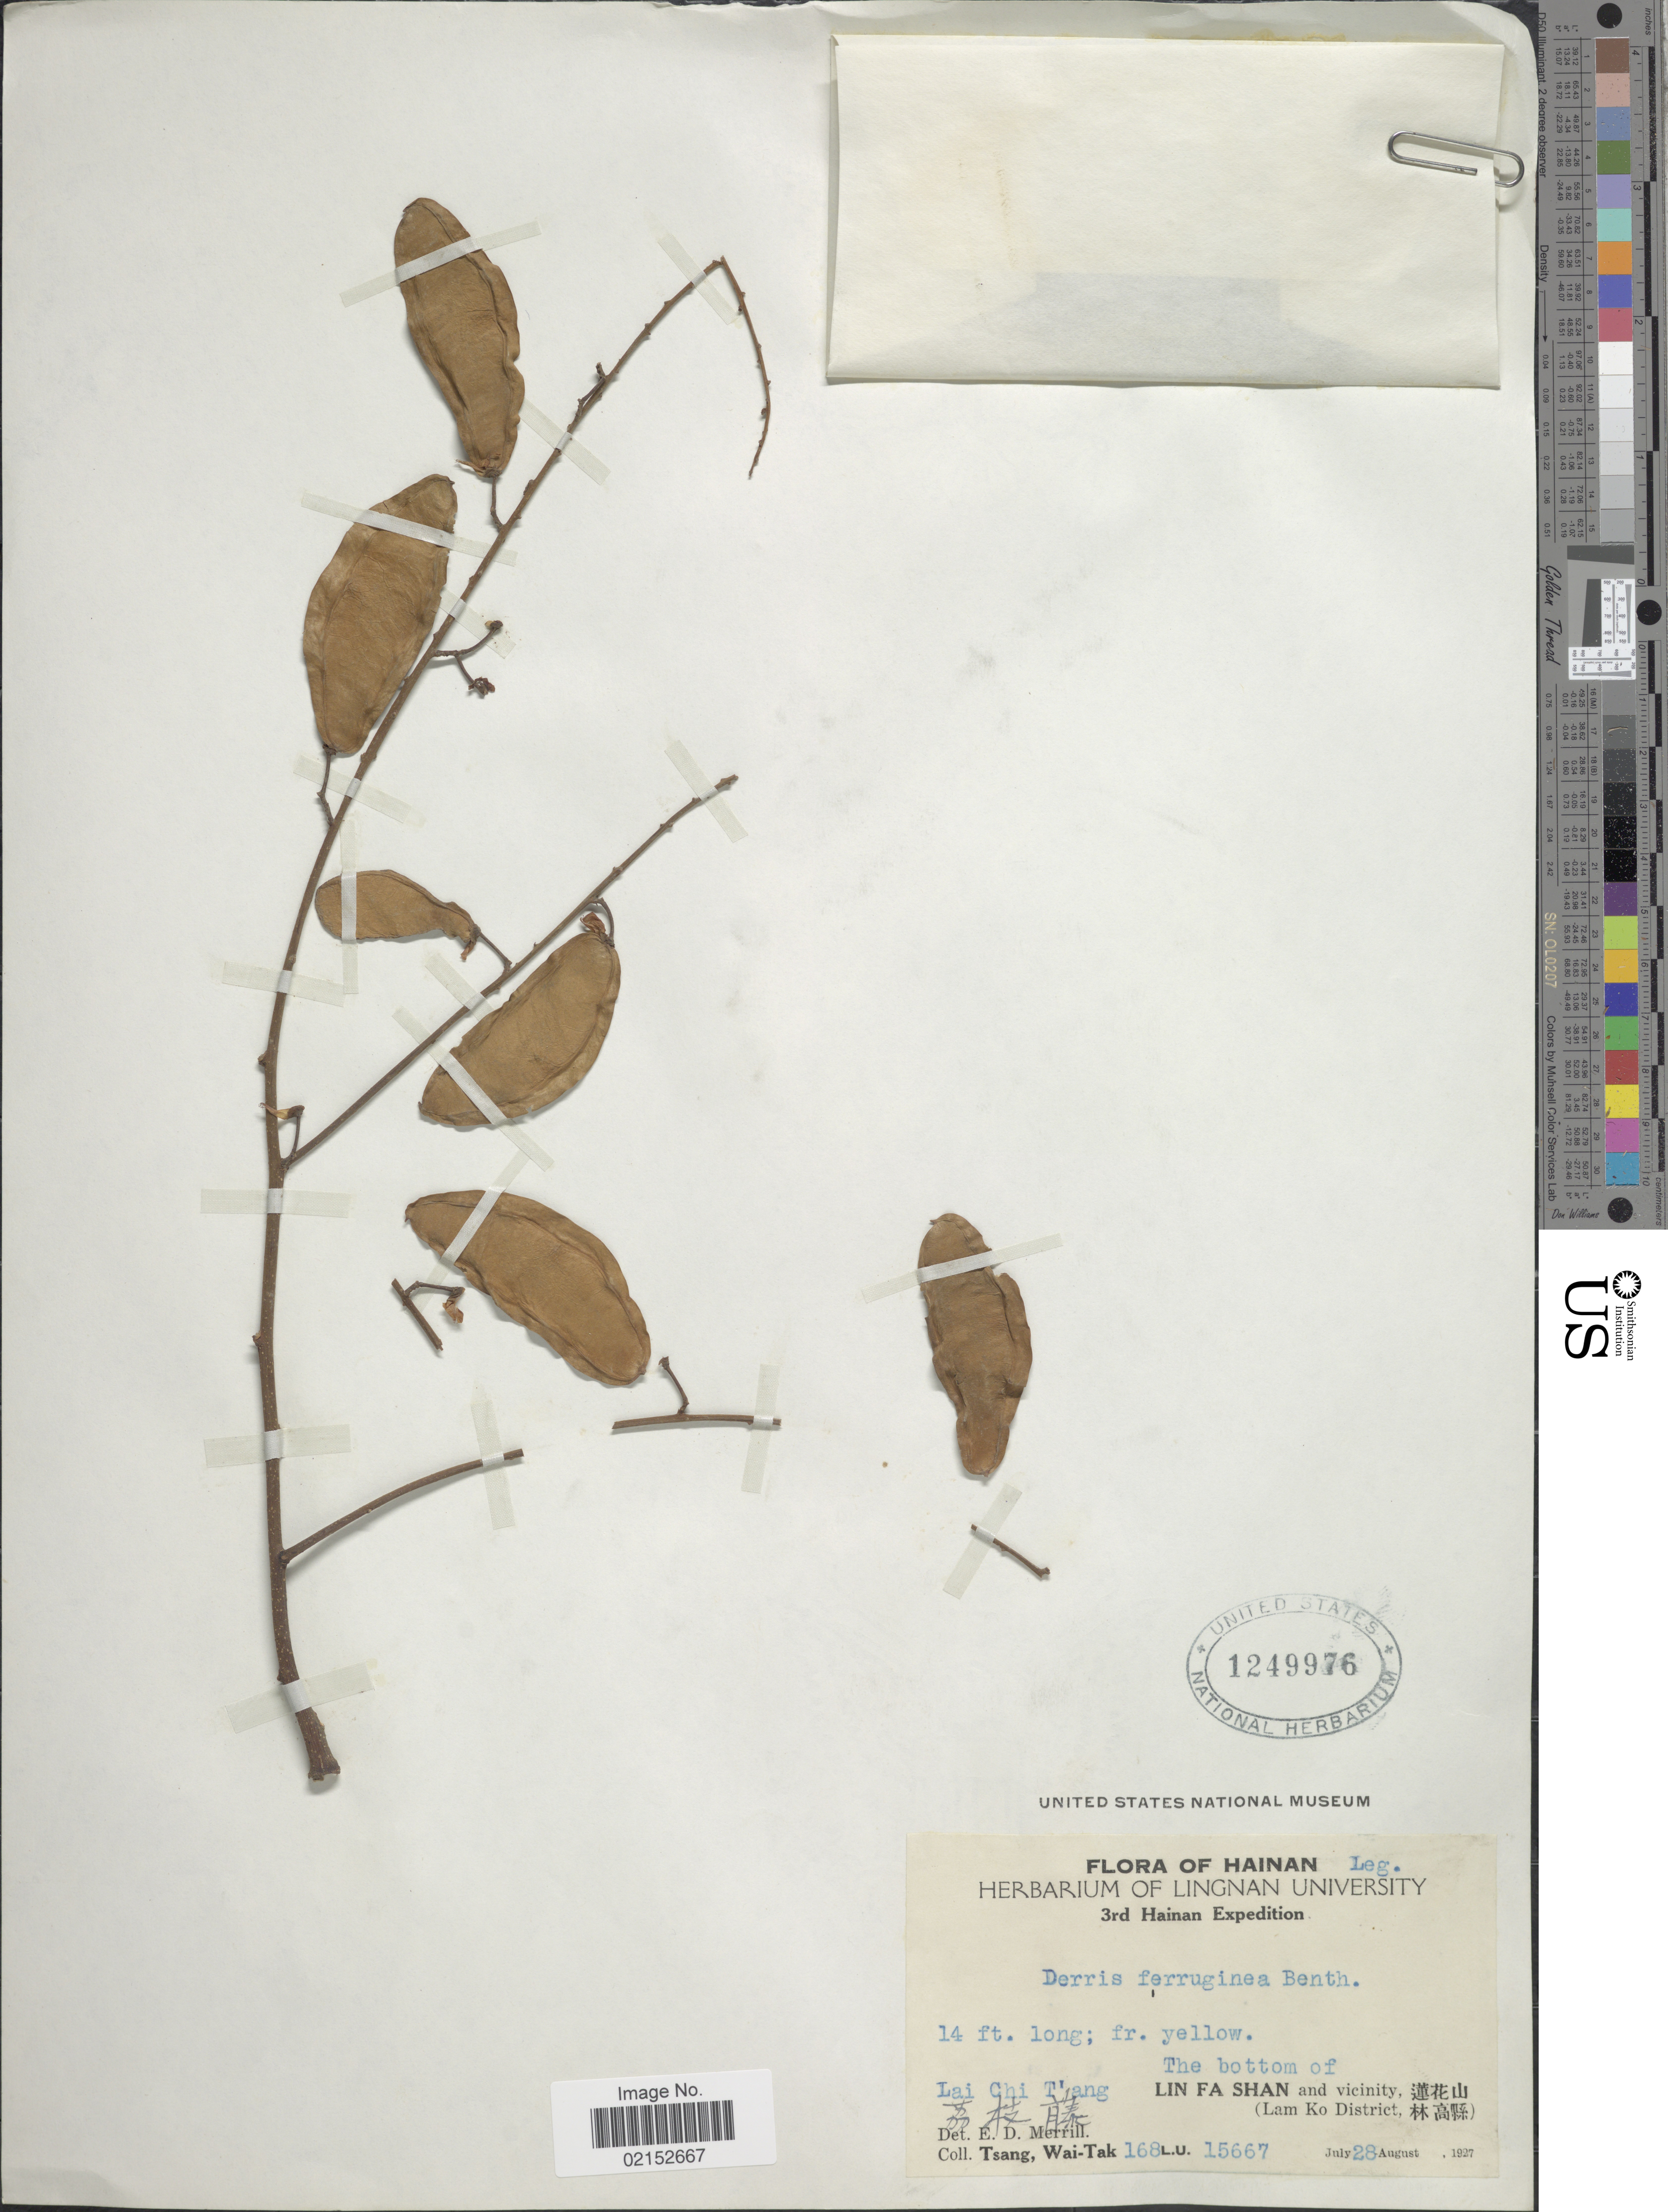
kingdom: Plantae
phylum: Tracheophyta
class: Magnoliopsida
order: Fabales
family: Fabaceae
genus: Derris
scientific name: Derris ferruginea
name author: (Roxb.) Benth.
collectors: W. T. Tsang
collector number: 168L.U.15667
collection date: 1927-07-28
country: China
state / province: Hainan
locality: Lai Chi T'ang. The bottom of Lin Fa Shan and vicinity (Lam Ko District). Hainan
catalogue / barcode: US 1249976